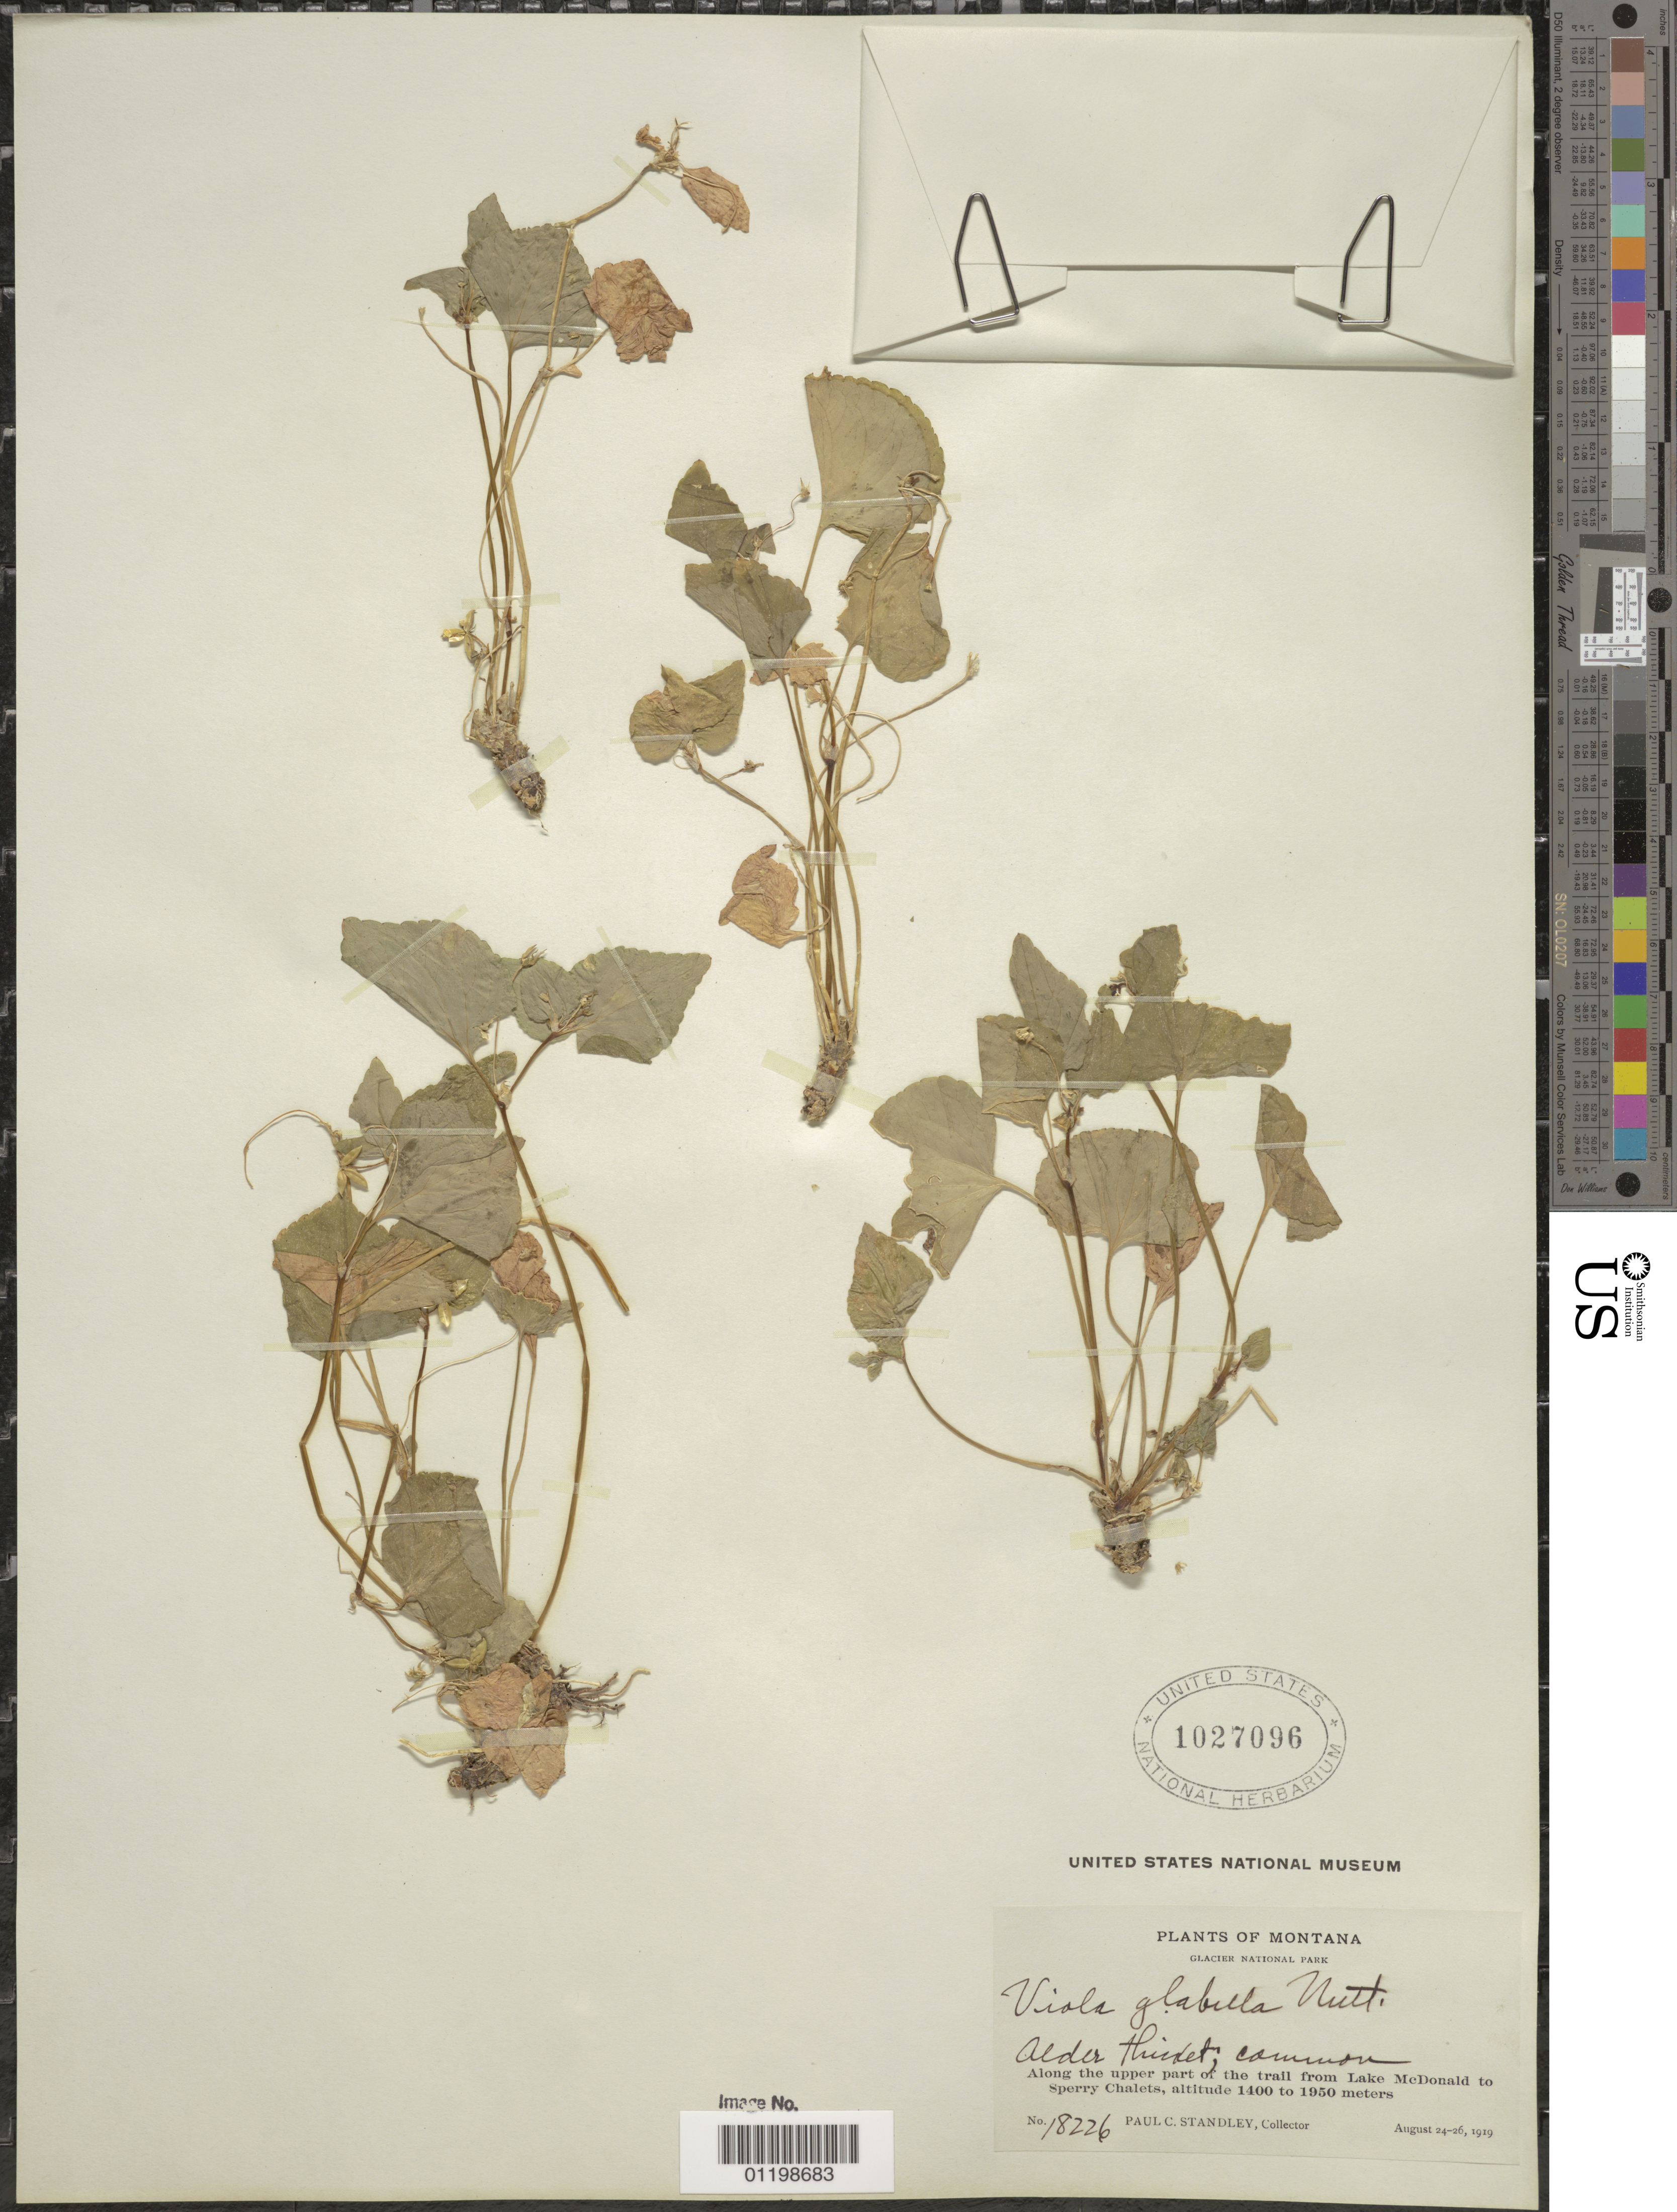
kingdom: Plantae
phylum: Tracheophyta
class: Magnoliopsida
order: Malpighiales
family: Violaceae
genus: Viola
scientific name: Viola glabella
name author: Nutt.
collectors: P. C. Standley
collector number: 18226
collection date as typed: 24 Aug 1919 to 26 Aug 1919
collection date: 1919-08-24/1919-08-26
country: United States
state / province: Montana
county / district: Flathead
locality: Glacier National Park, along the upper part of the trail from Lake McDonald to Sperry Chalets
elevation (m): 1400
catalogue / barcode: US 1027096